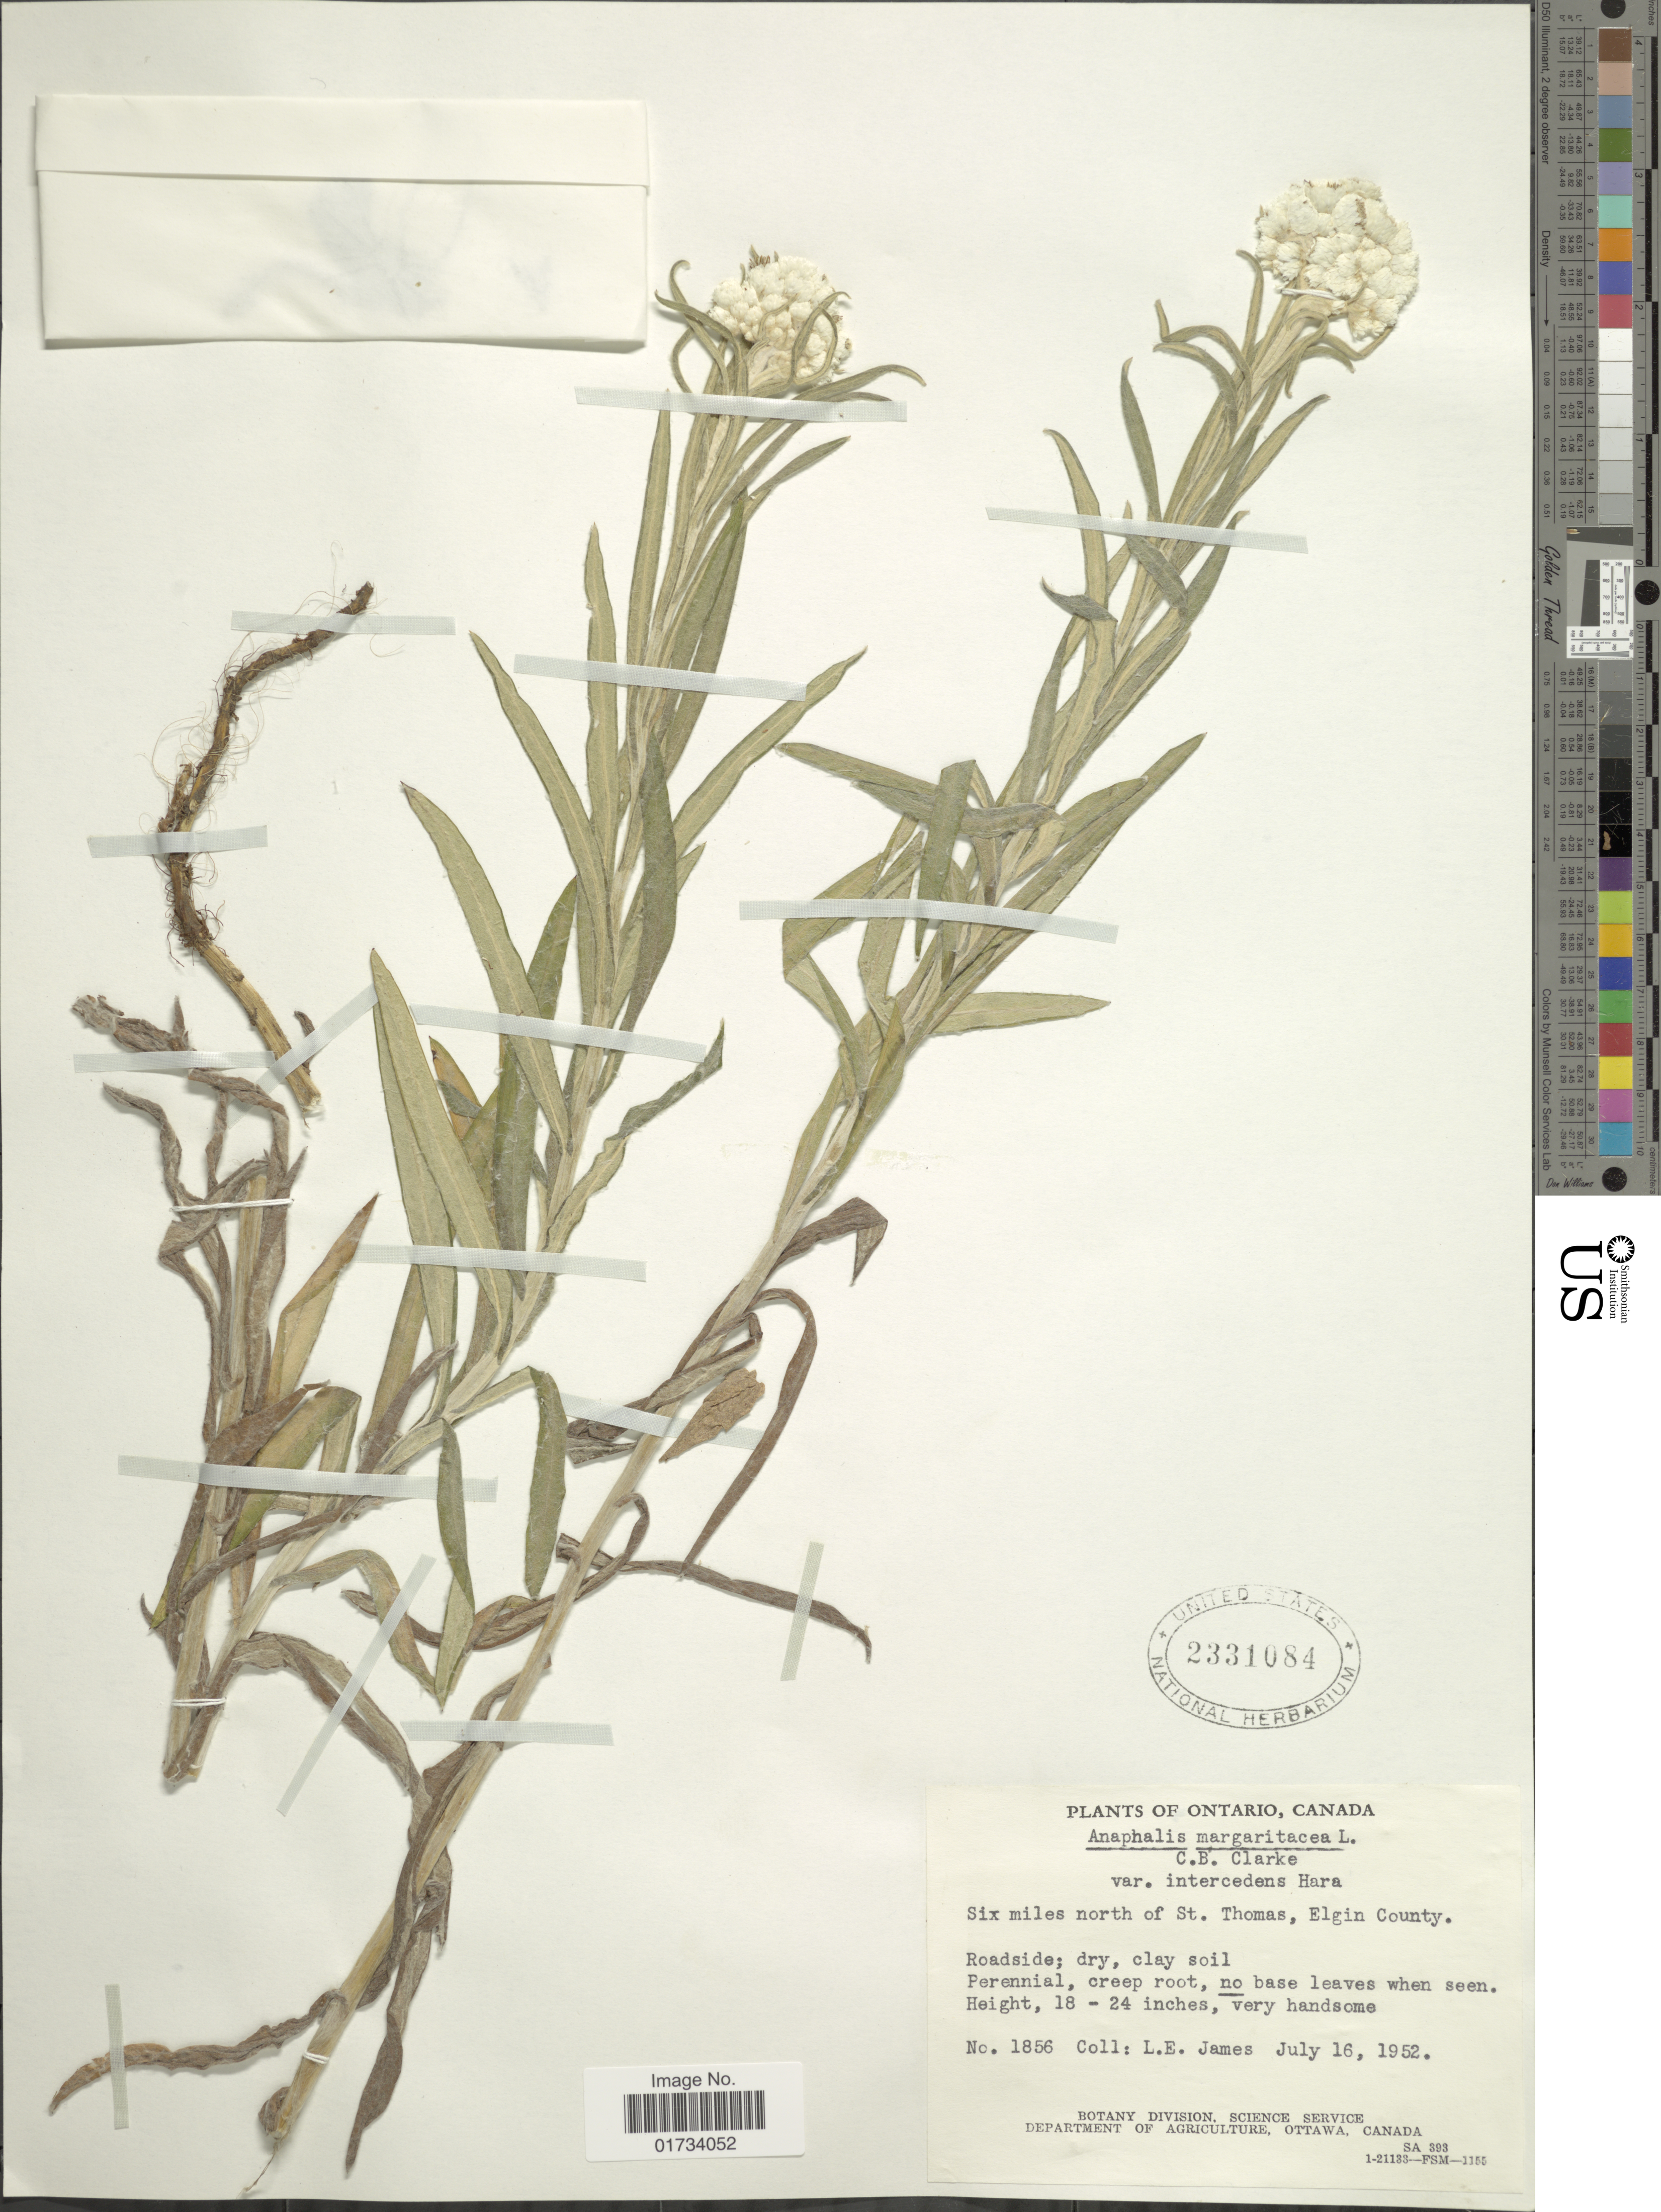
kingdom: Plantae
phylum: Tracheophyta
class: Magnoliopsida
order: Asterales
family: Asteraceae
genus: Anaphalis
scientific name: Anaphalis margaritacea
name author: (L.) Benth. & Hook. f.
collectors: L. E. James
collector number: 1856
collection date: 1952-07-16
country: Canada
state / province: Ontario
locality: Six miles north of St. Thomas, Elgin County, roadside; dry, clay soil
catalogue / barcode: US 2331084